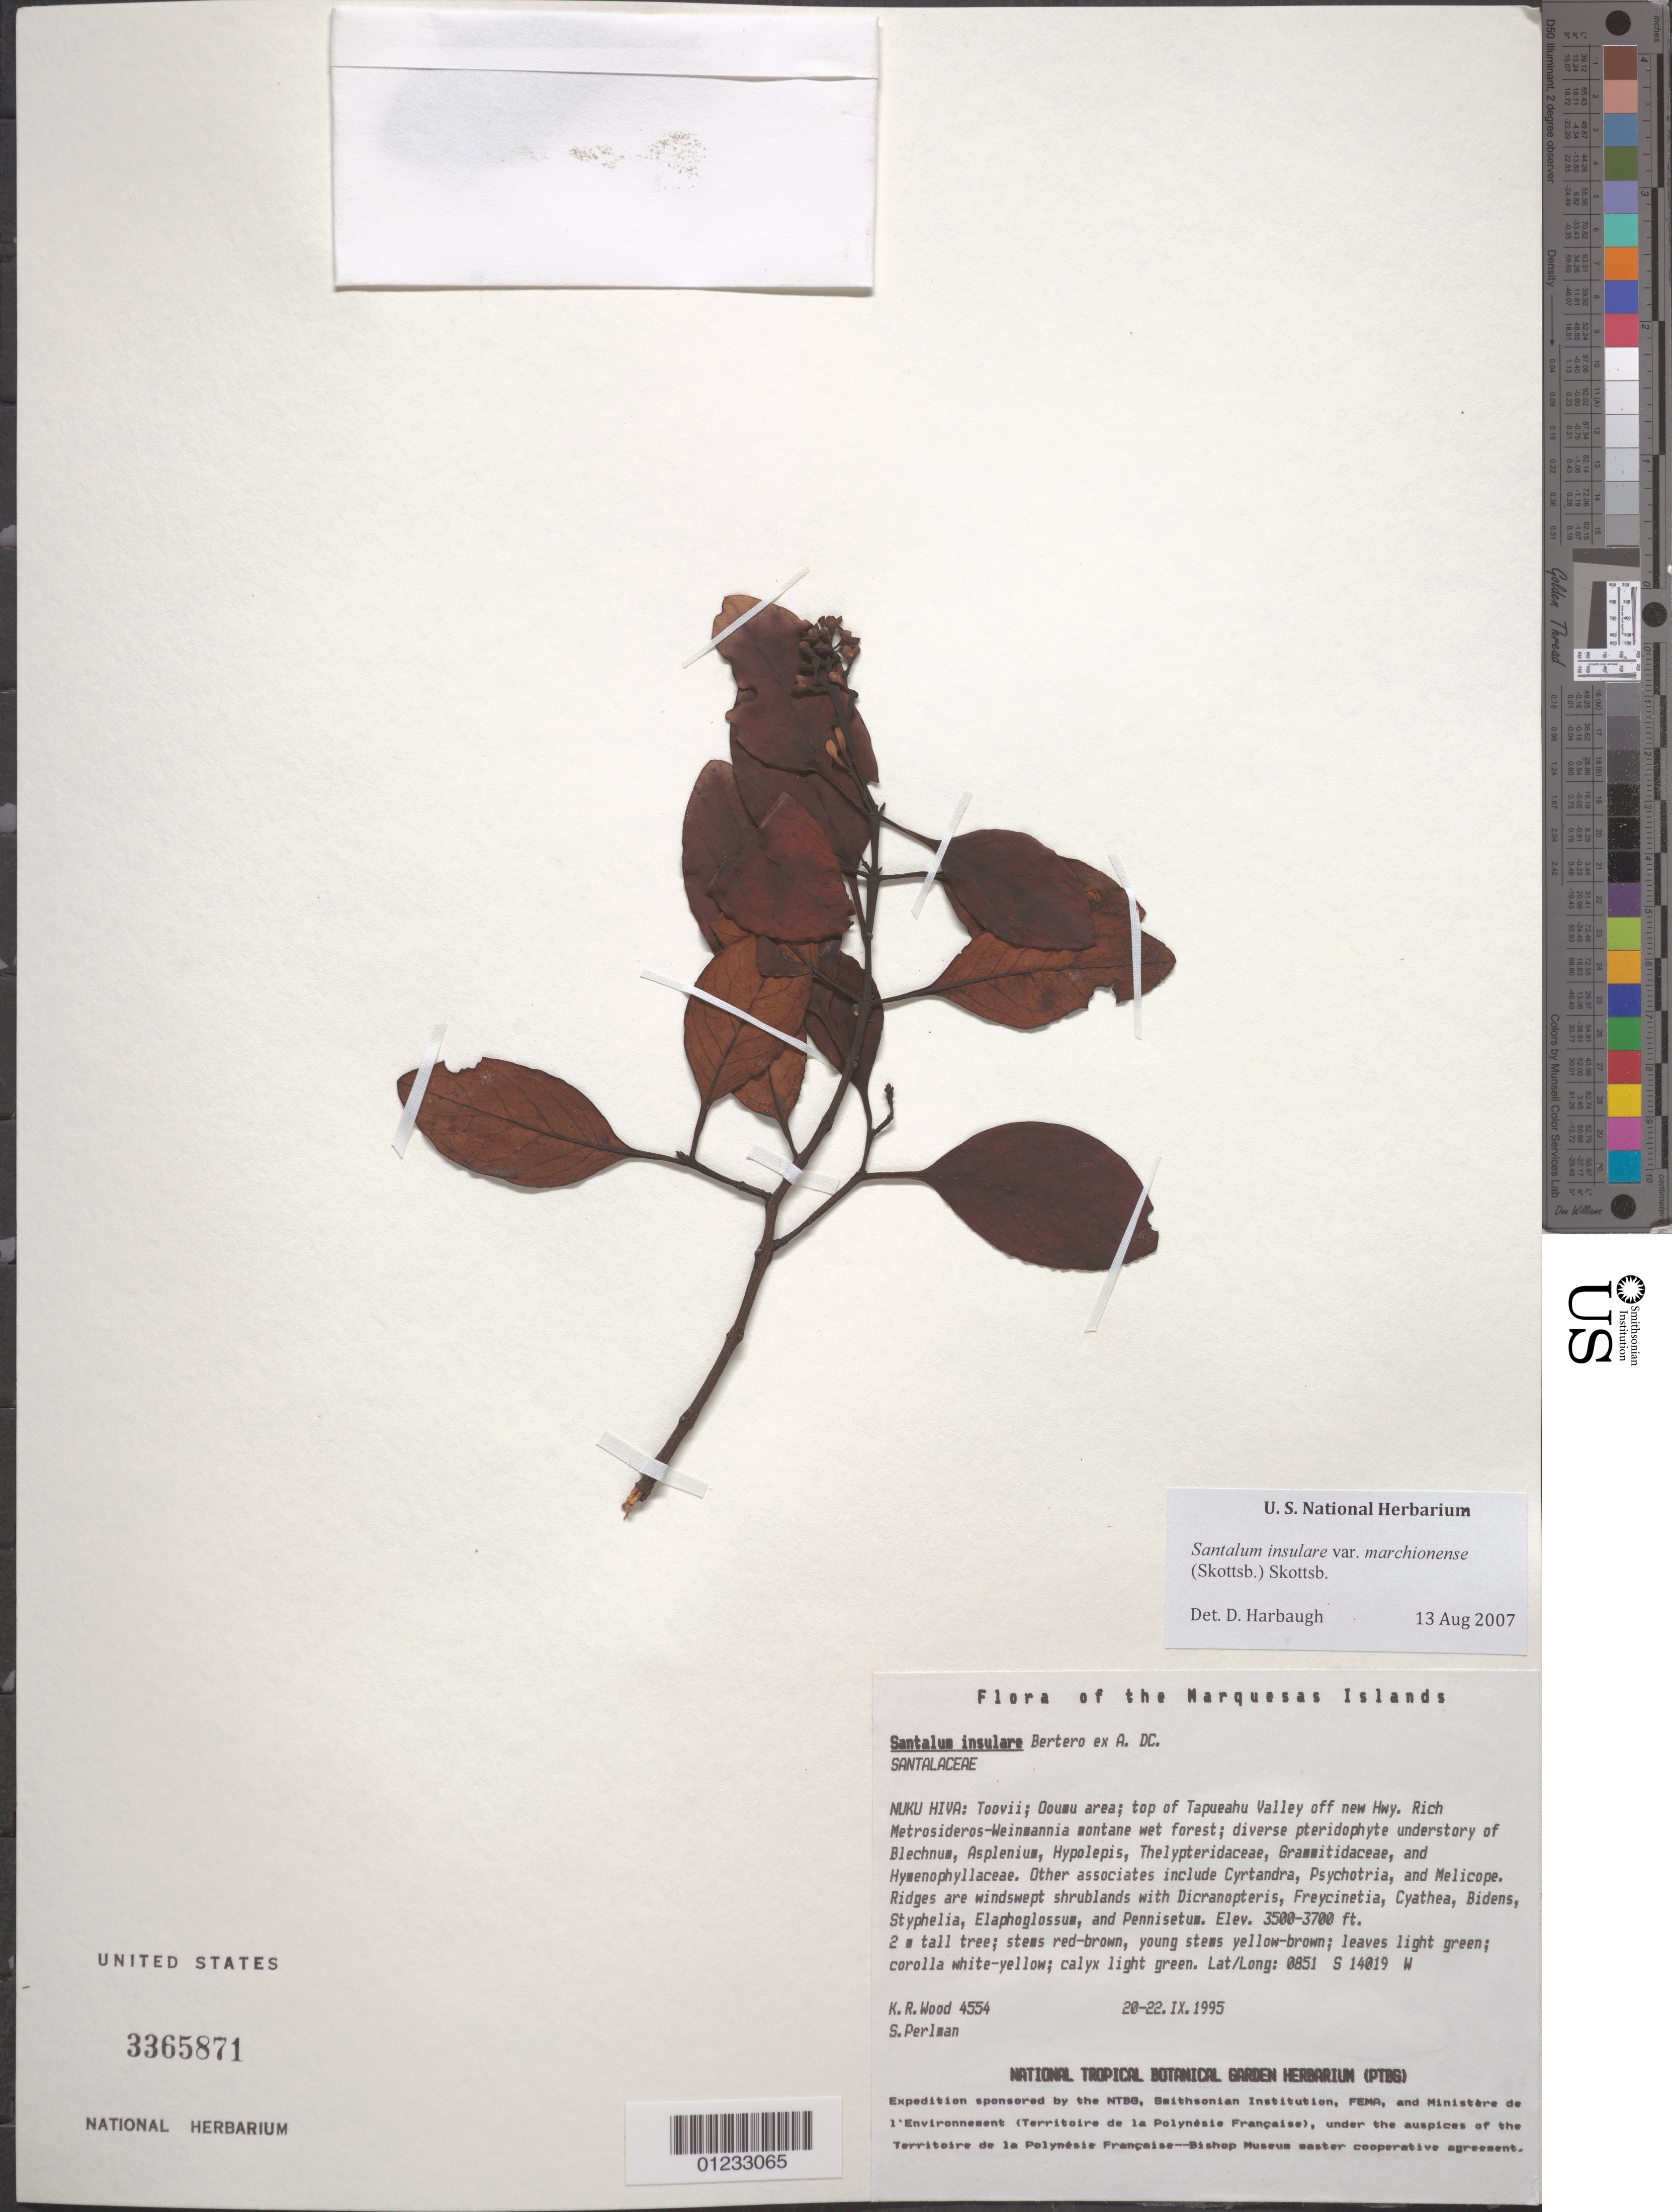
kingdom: Plantae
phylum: Tracheophyta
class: Magnoliopsida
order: Santalales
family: Santalaceae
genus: Santalum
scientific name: Santalum insulare var. marchionense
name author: (Skottsb.) Skottsb.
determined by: Harbaugh, Danica, (UNITED STATES)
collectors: K. R. Wood & S. P. Perlman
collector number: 4554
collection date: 1995-09-20/1995-09-22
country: French Polynesia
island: Nuku Hiva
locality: Toovii, Ooumu area, top of Tapueahu Valley off new hwy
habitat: Rich Metrosideros - Weinmannia montane wet forests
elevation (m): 1067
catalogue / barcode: US 3365871